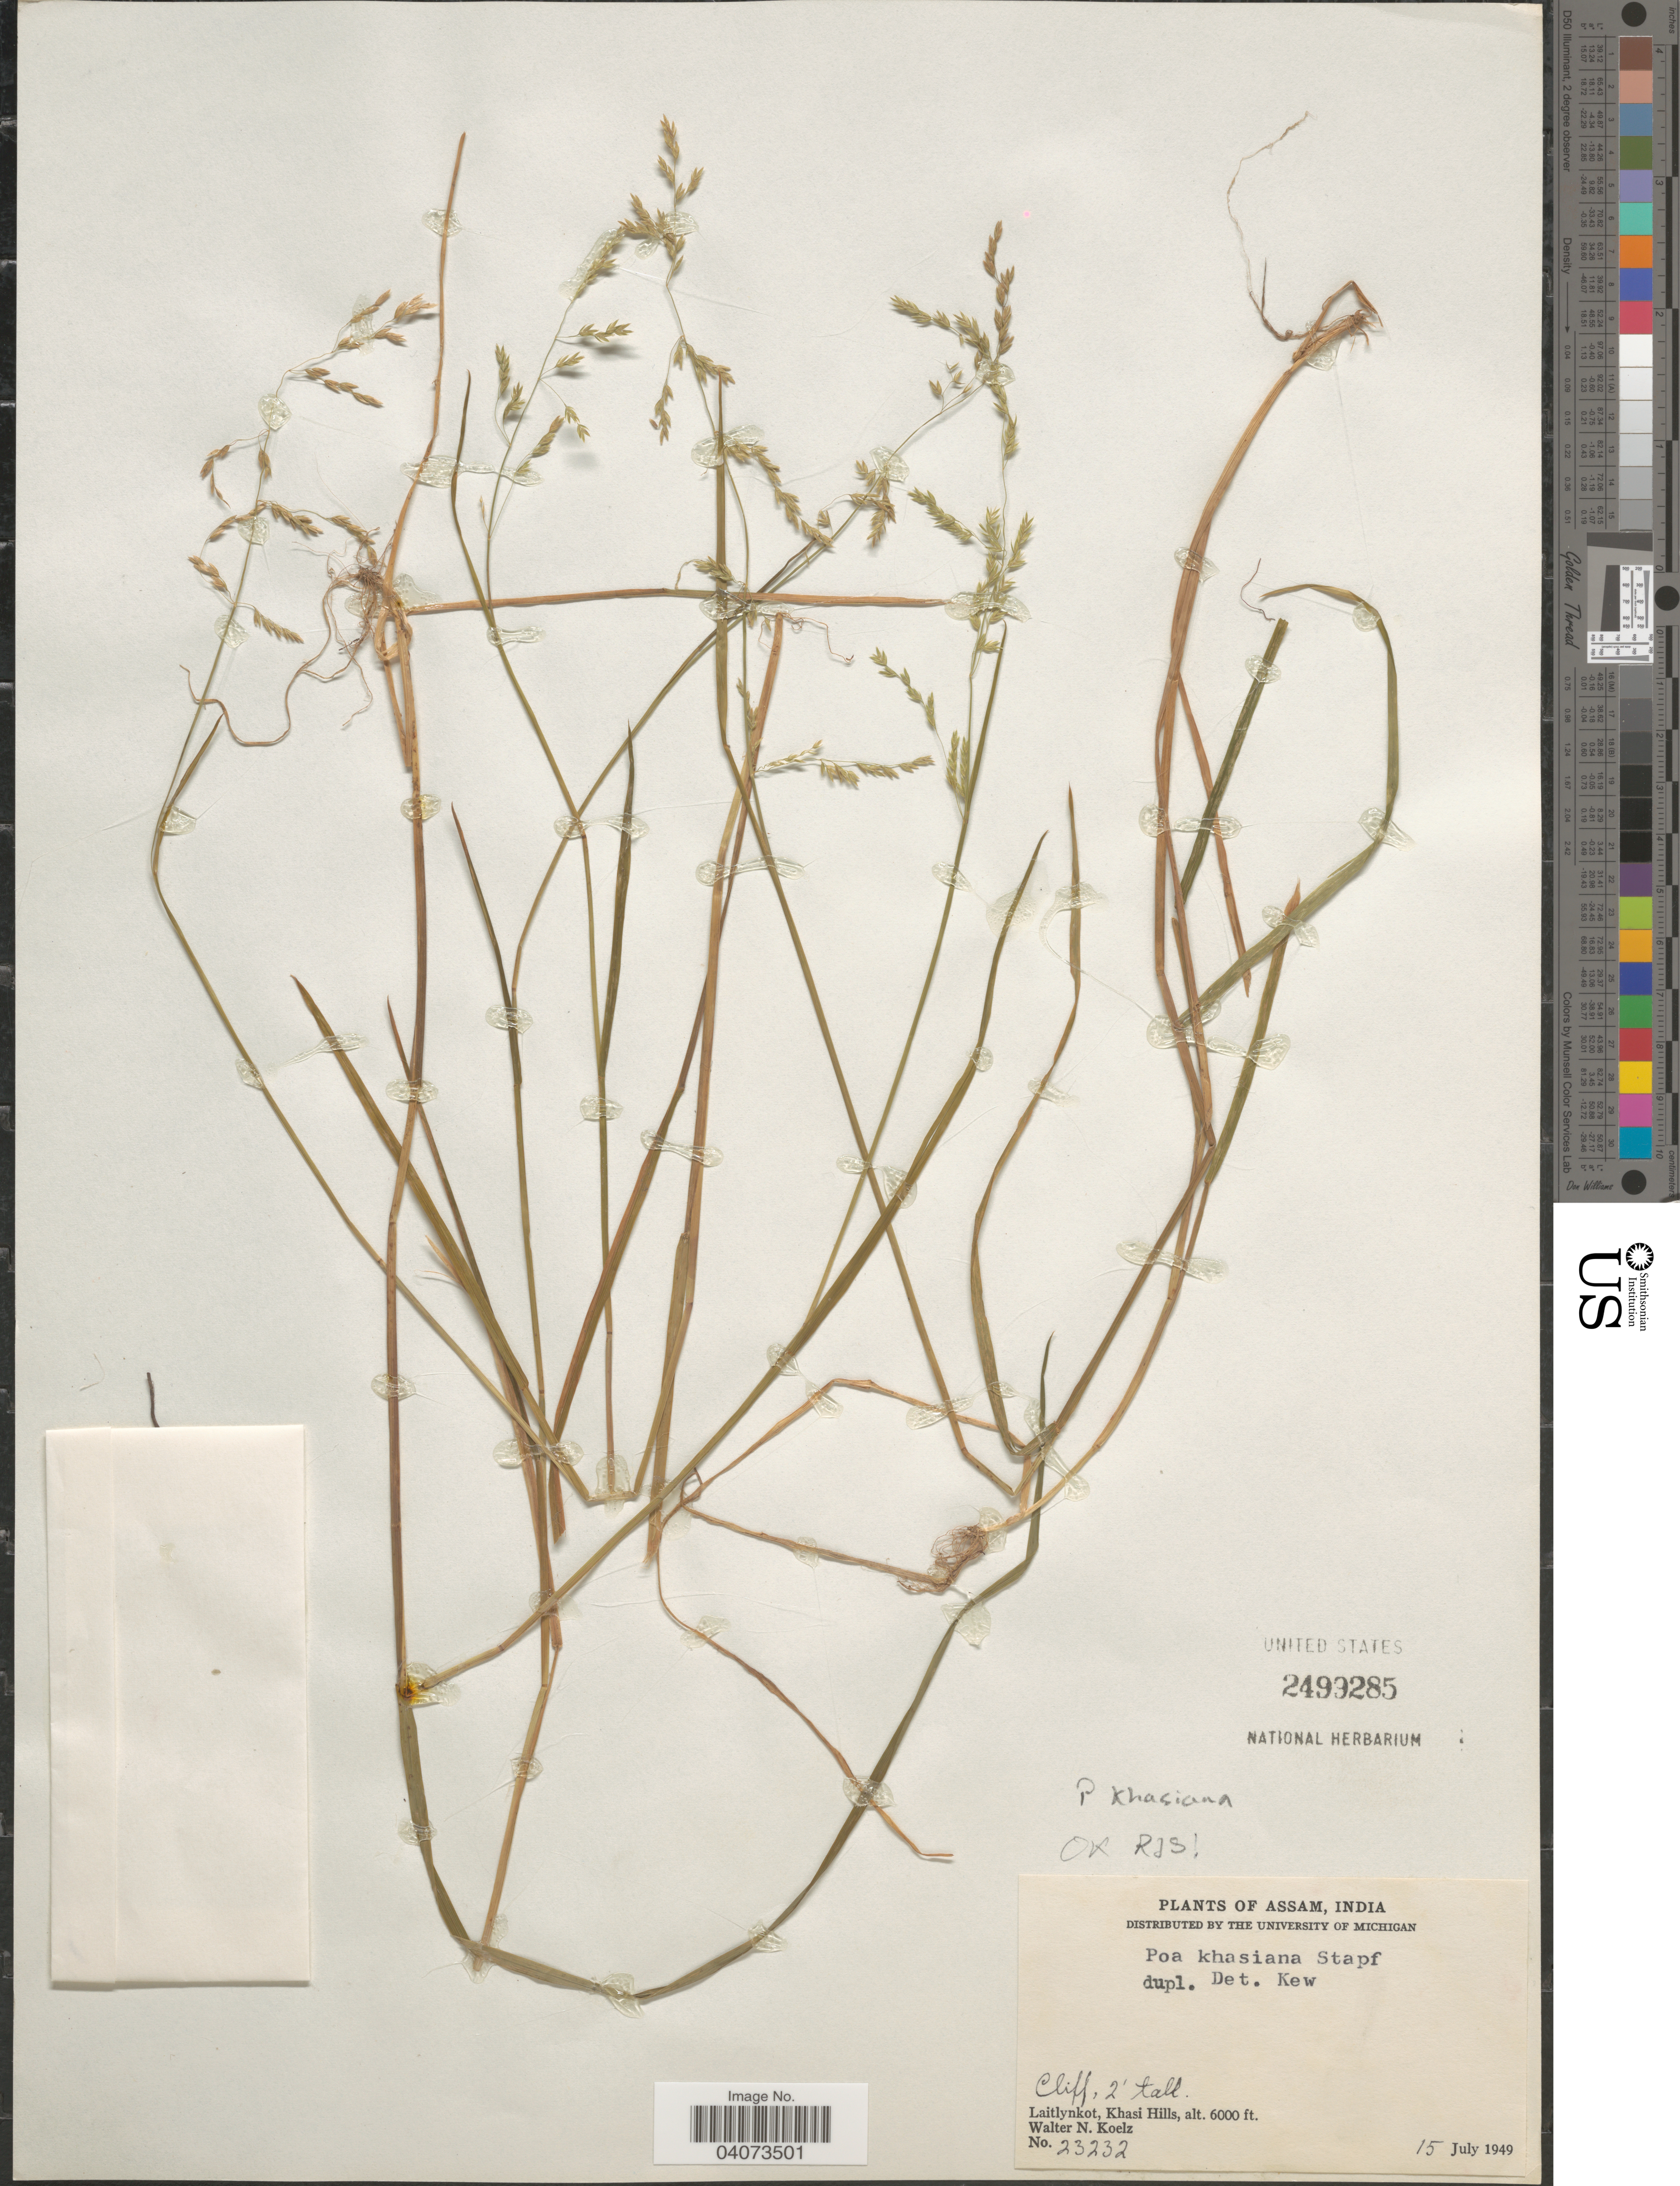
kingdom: Plantae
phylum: Tracheophyta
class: Liliopsida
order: Poales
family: Poaceae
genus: Poa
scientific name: Poa khasiana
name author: Stapf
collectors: W. N. Koelz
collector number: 23232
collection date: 1949-07-15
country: India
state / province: Meghalaya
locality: Laitlynkot, Khasi Hills.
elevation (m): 1829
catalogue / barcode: US 2499285